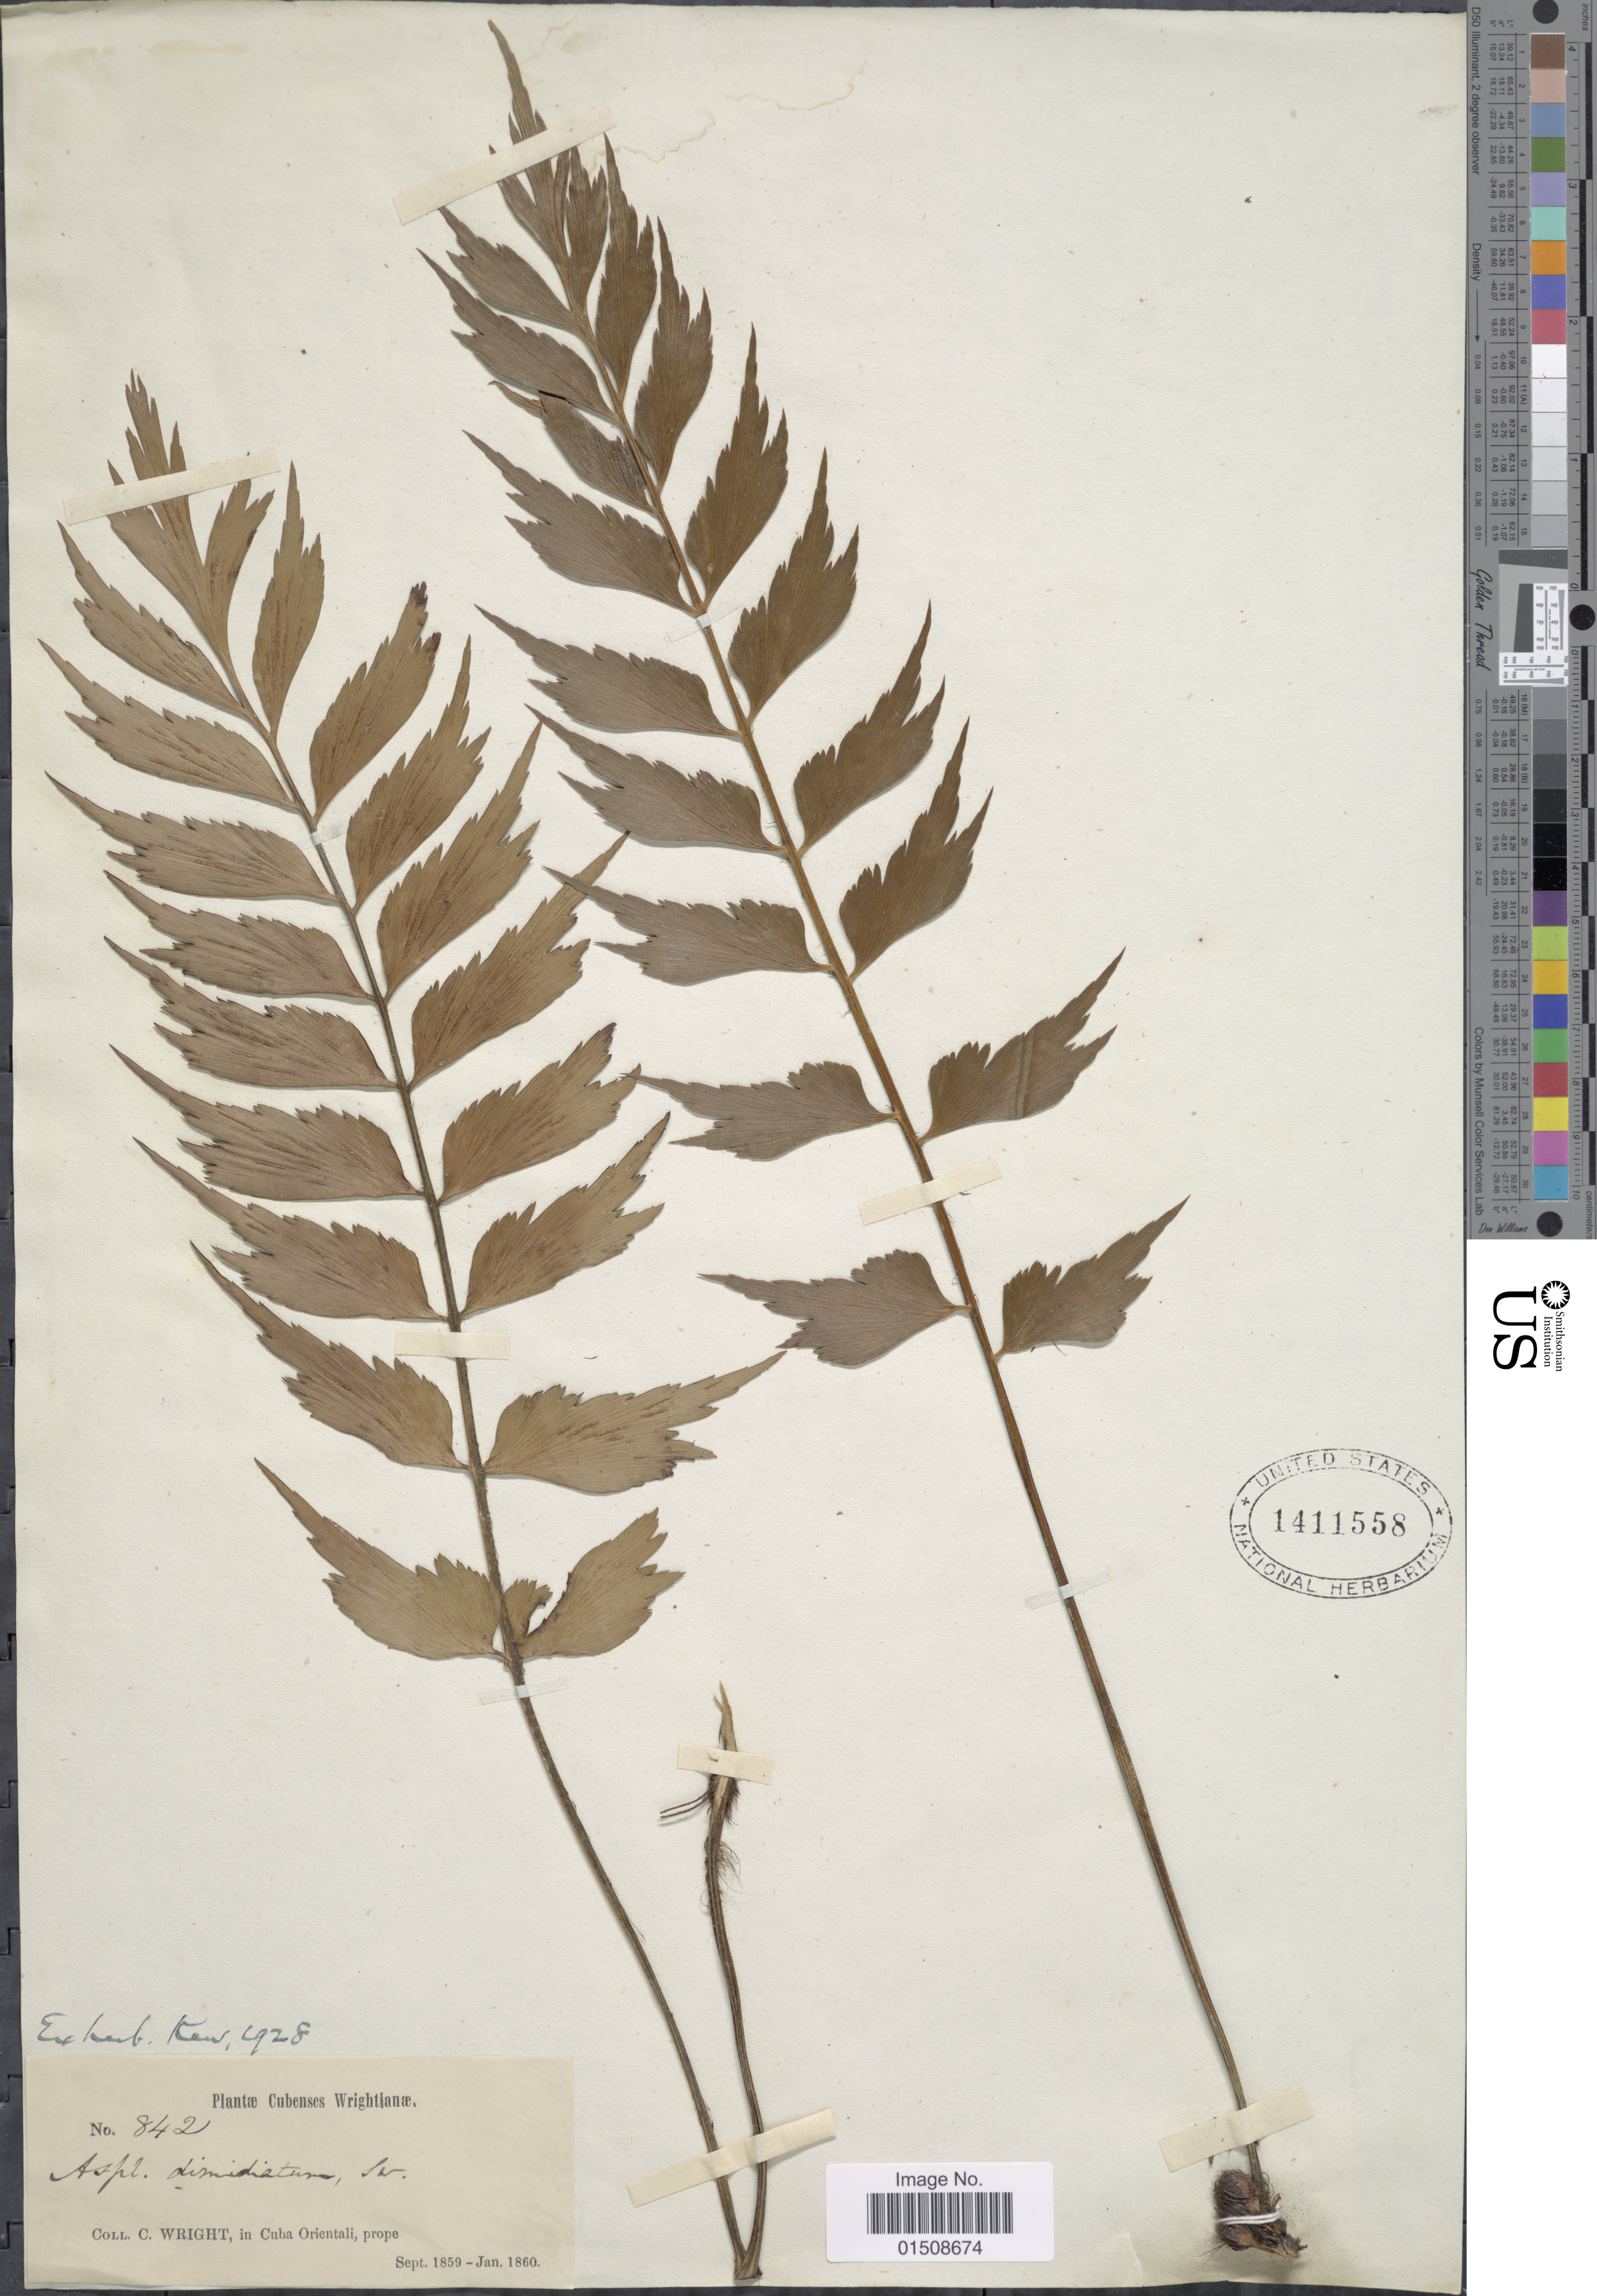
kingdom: Plantae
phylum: Tracheophyta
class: Polypodiopsida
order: Polypodiales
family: Aspleniaceae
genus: Asplenium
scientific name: Asplenium dimidiatum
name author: Sw.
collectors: C. Wright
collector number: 842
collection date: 1859-09/1860-01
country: Cuba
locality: Cuba Orientali, prope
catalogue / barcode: US 1411558